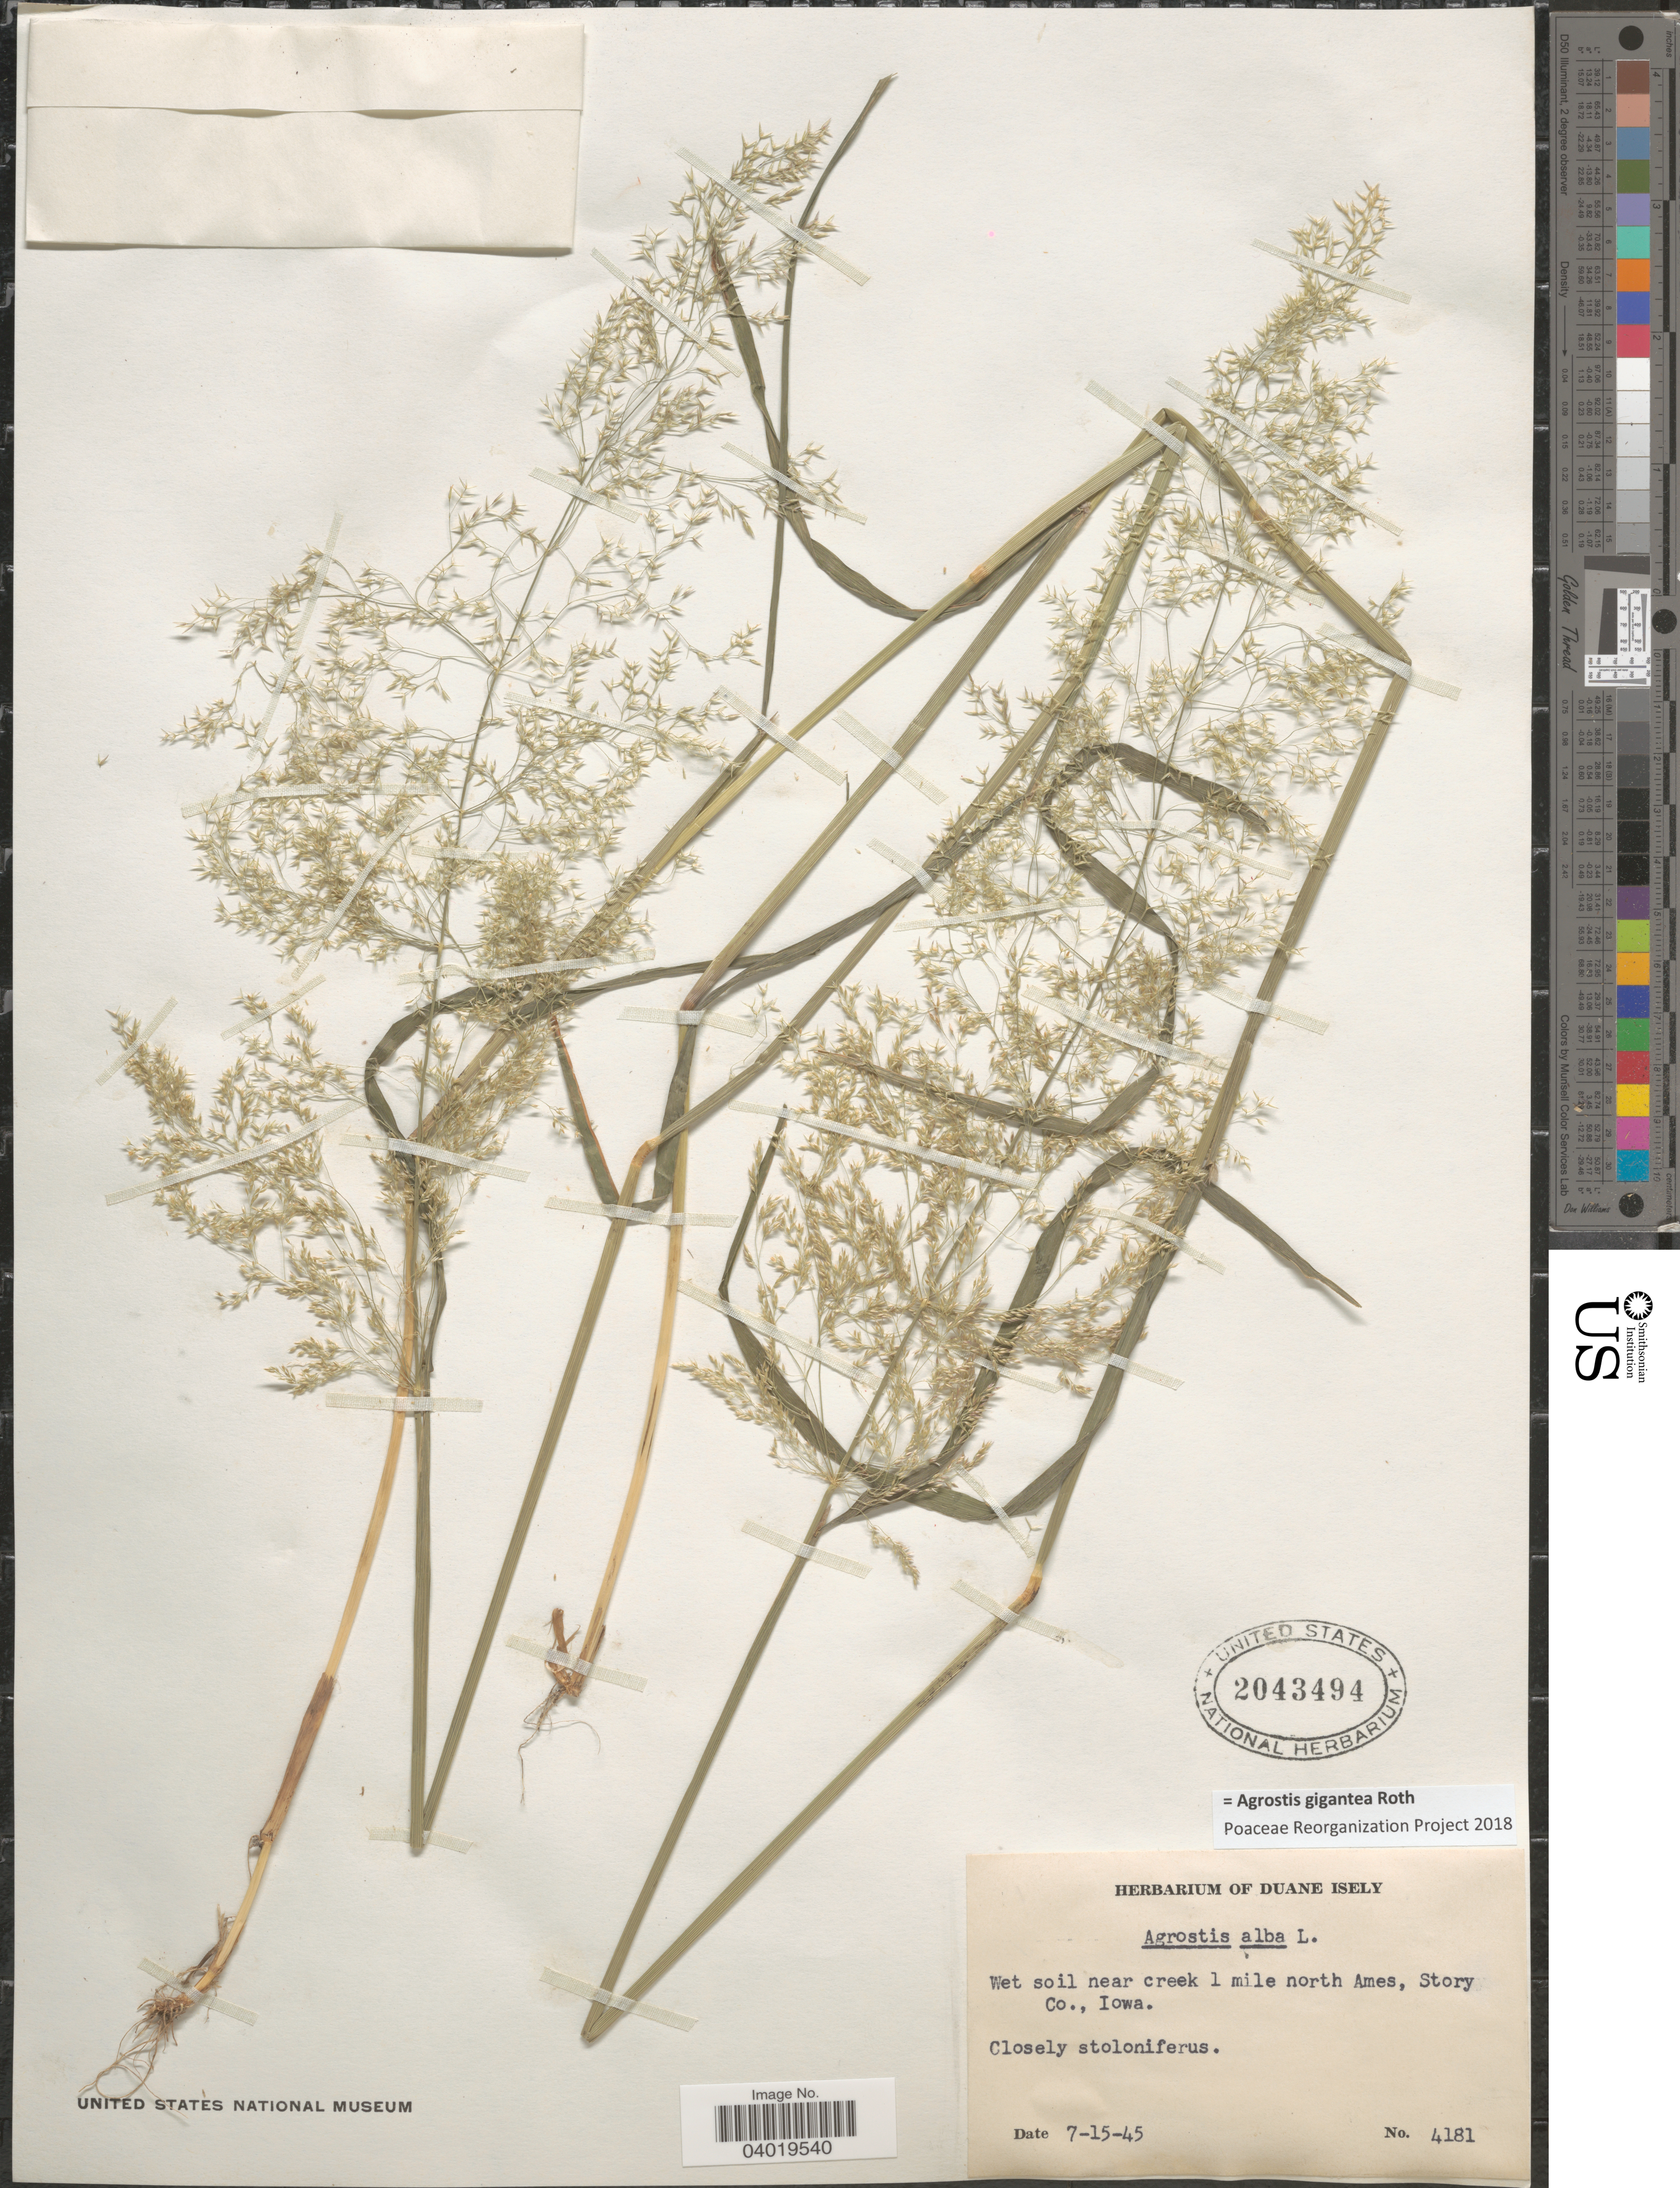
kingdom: Plantae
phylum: Tracheophyta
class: Liliopsida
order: Poales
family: Poaceae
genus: Agrostis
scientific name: Agrostis gigantea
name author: Roth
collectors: ex. herb. Duane Isely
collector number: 4181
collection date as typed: Transcribed d/m/y: 15/7/45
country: United States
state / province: Iowa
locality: Wet soil near creek 1 mile north Ames, Story Co.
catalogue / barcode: US 2043494